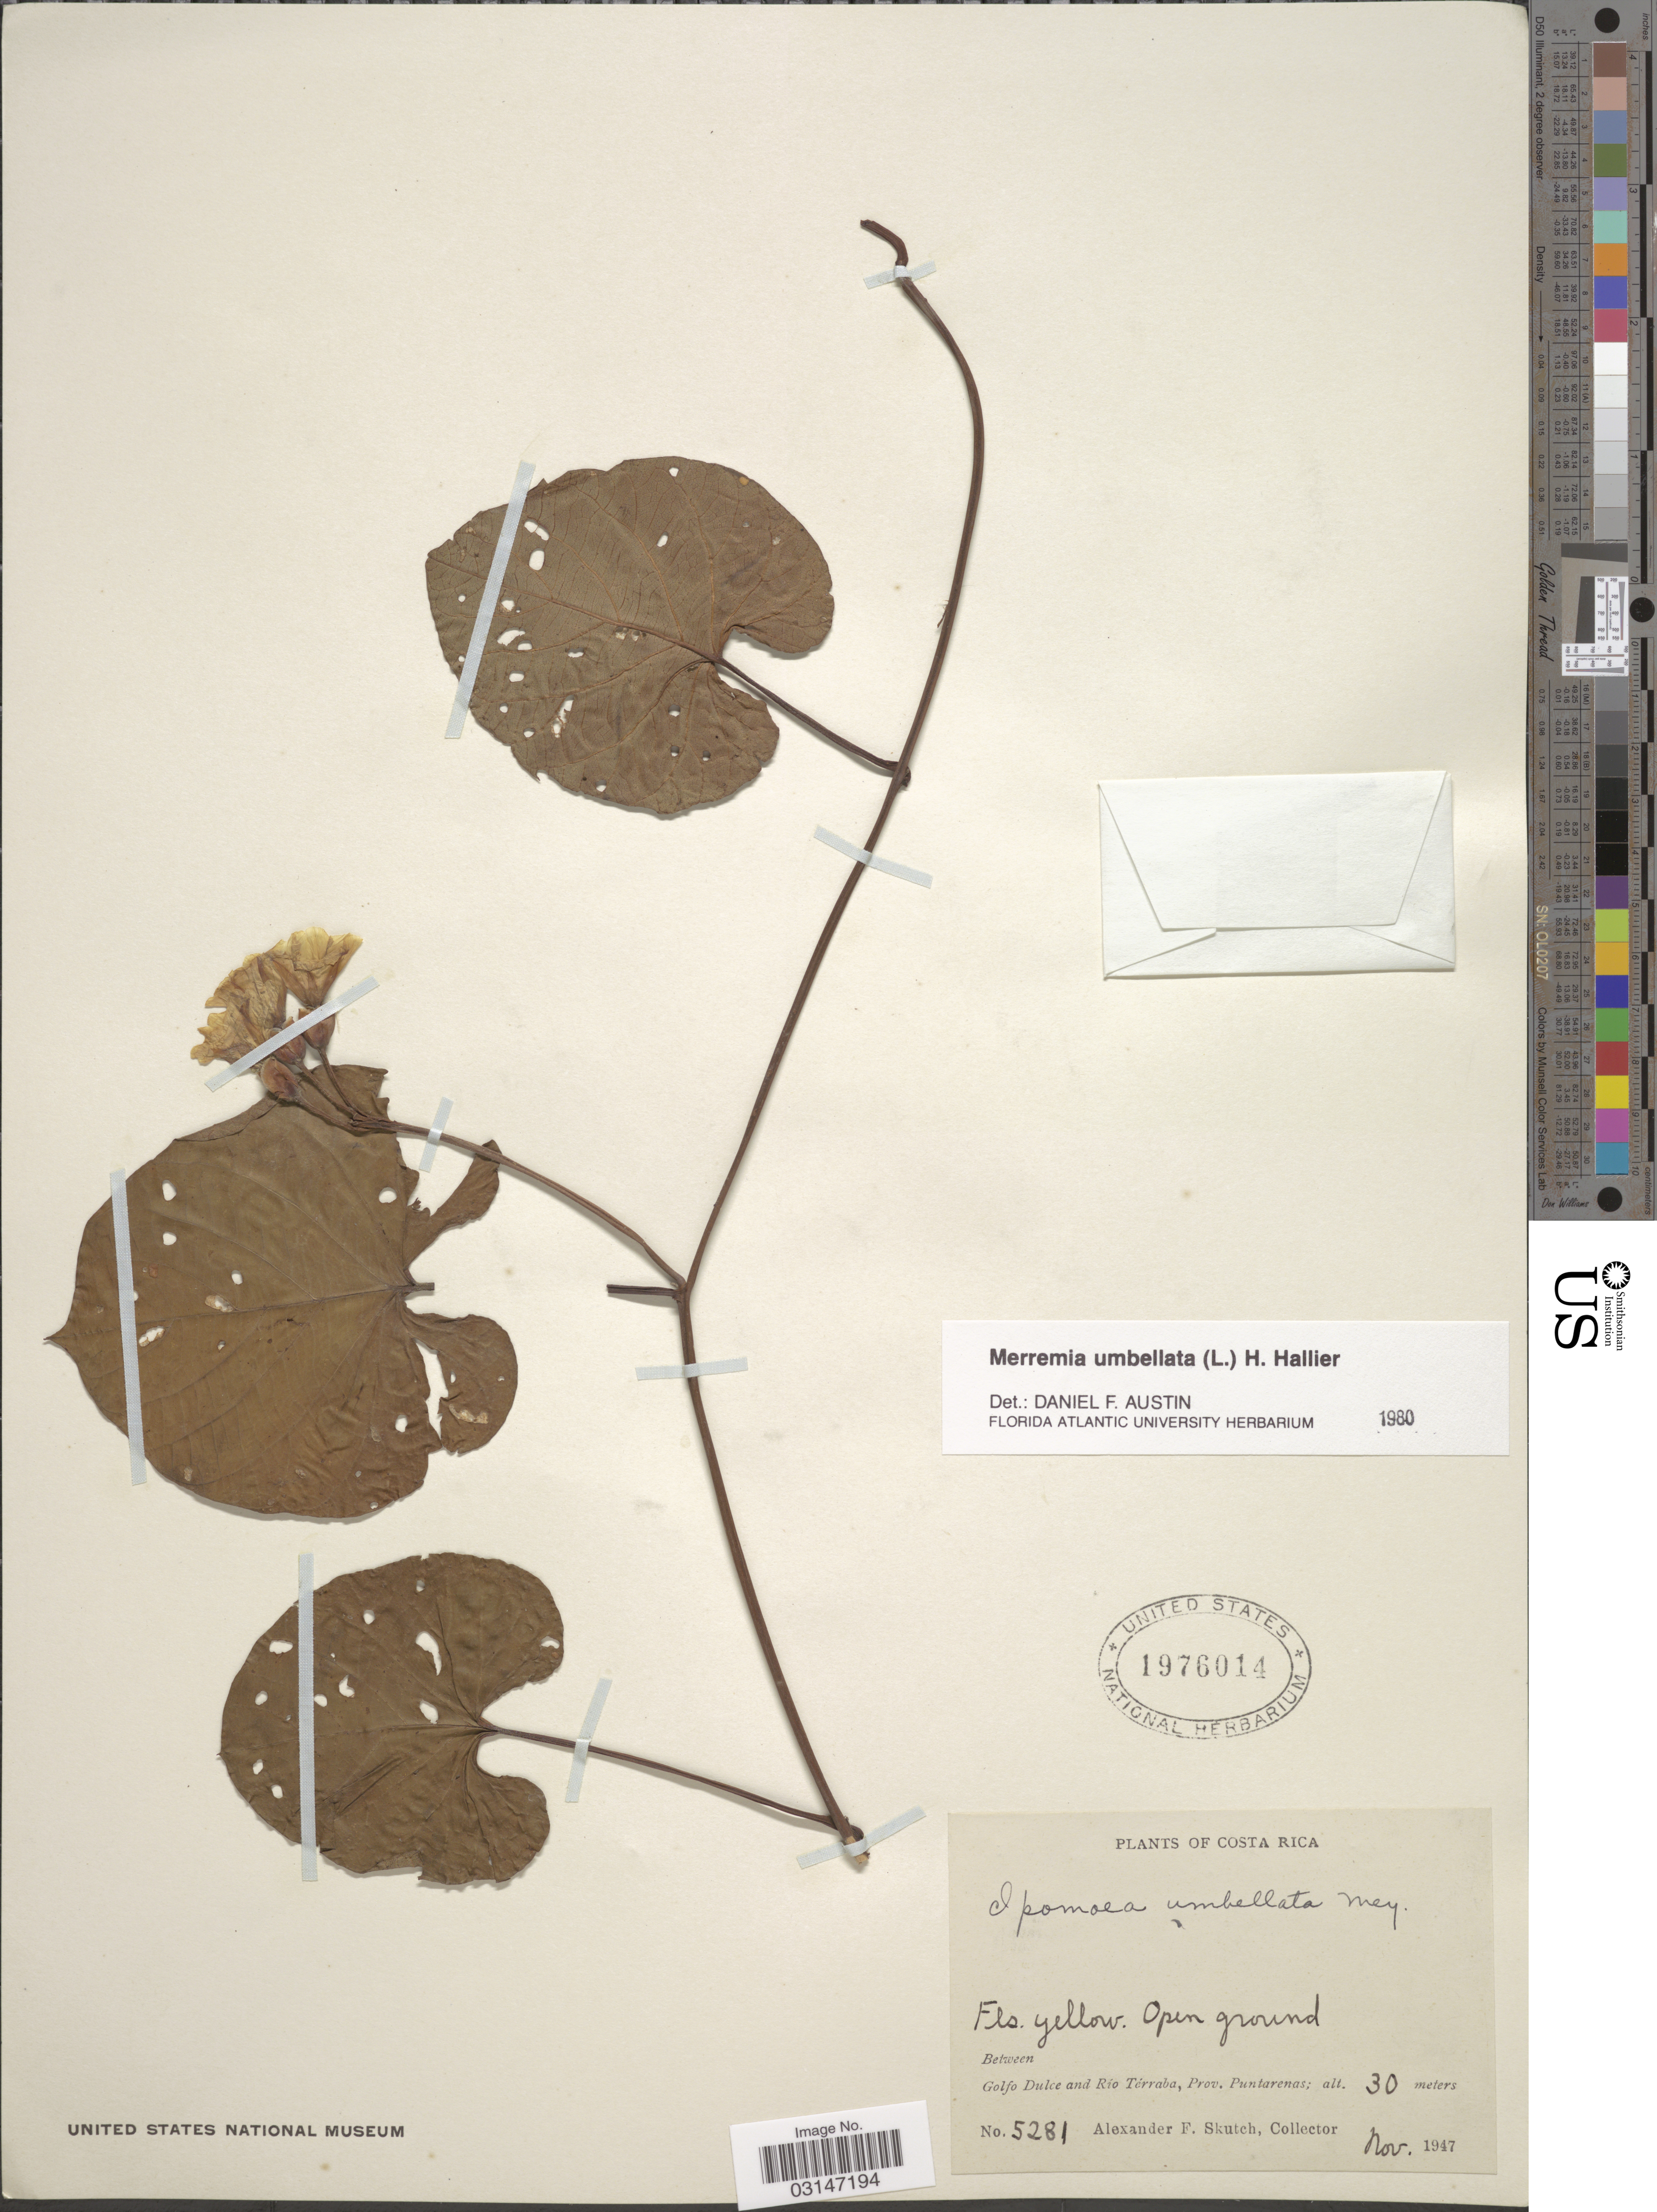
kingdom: Plantae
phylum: Tracheophyta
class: Magnoliopsida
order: Solanales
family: Convolvulaceae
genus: Camonea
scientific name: Camonea umbellata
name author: (L.) A. R. Simões & Staples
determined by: Strong, Mark T., (BOT), Smithsonian Institution - National Museum of Natural History (UNITED STATES)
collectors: A. F. Skutch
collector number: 5281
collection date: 1947-11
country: Costa Rica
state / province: Puntarenas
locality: Between Golfo Dulce and Río Térraba.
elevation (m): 30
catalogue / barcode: US 1976014